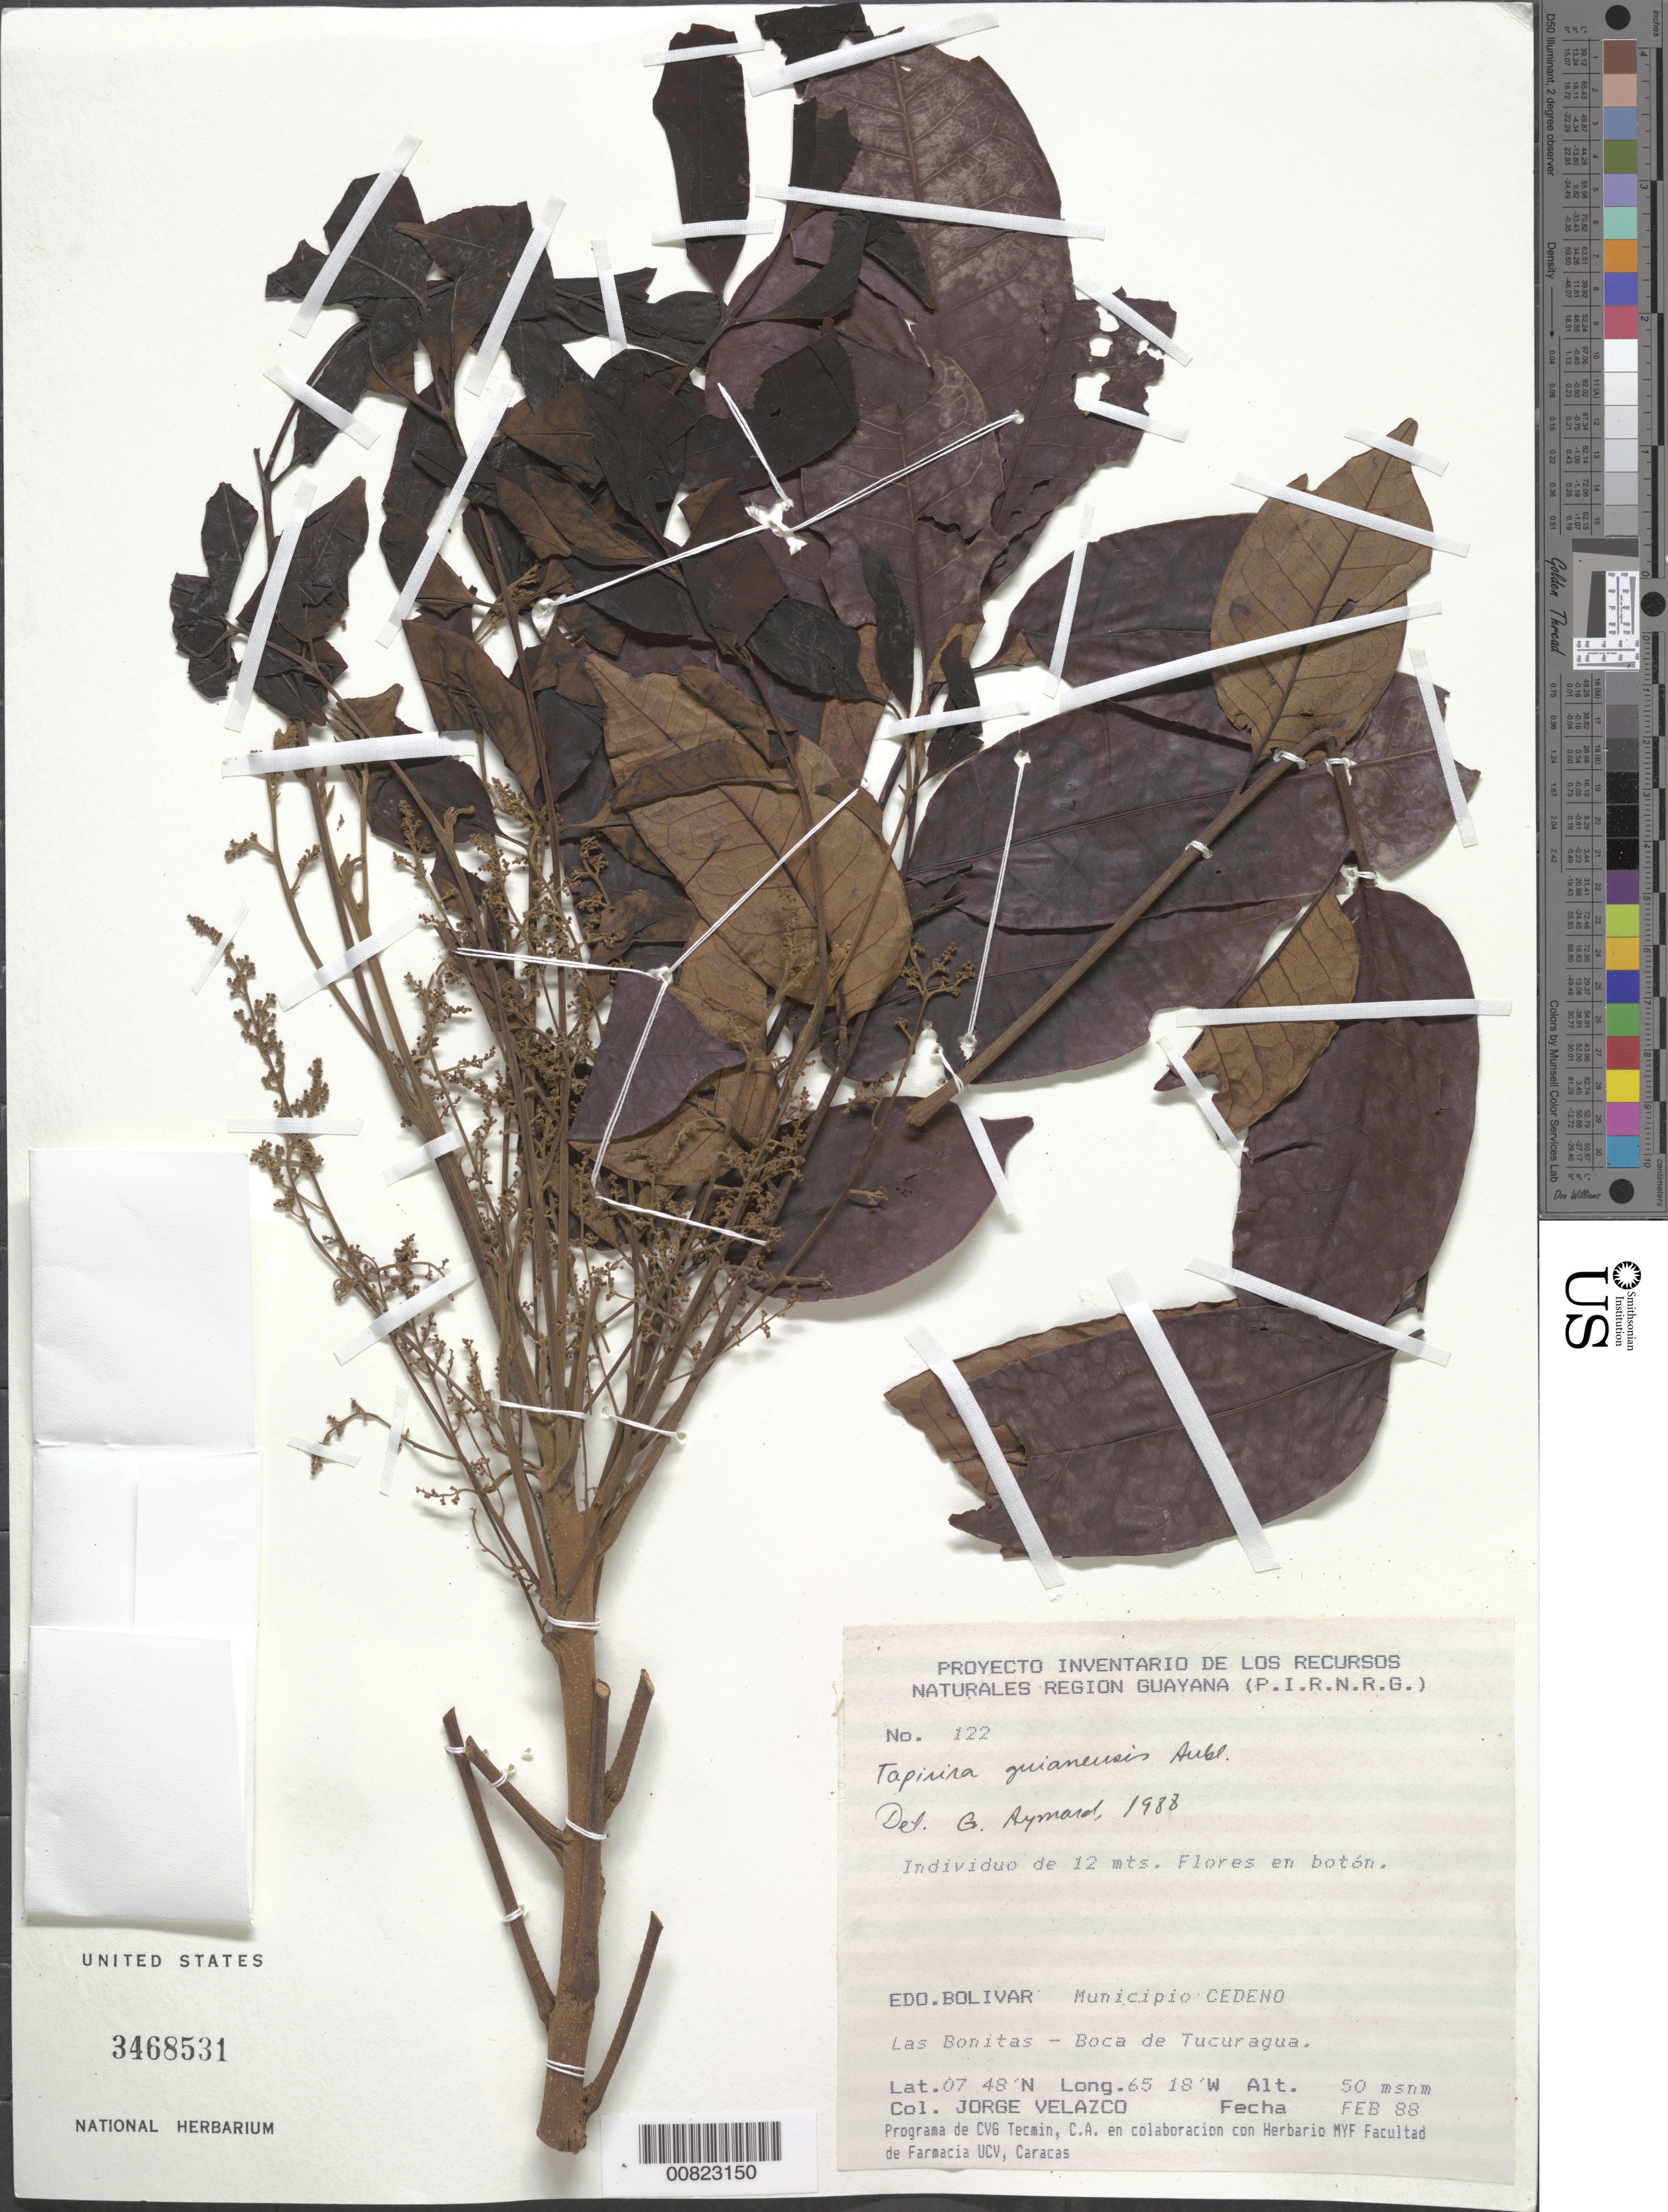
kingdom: Plantae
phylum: Tracheophyta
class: Magnoliopsida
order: Sapindales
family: Anacardiaceae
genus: Tapirira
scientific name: Tapirira guianensis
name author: Aubl.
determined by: Aymard C., G. A., (PORT), Univ. Nac. Exp. de los Llanos Ezequiel Zamora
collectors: J. Velazco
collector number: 122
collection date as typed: Feb-88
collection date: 1988-02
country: Venezuela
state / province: Bolívar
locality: Mun. Cedeño, Las Bonitas-Boca de Tucuragua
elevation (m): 50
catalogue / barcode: US 3468531